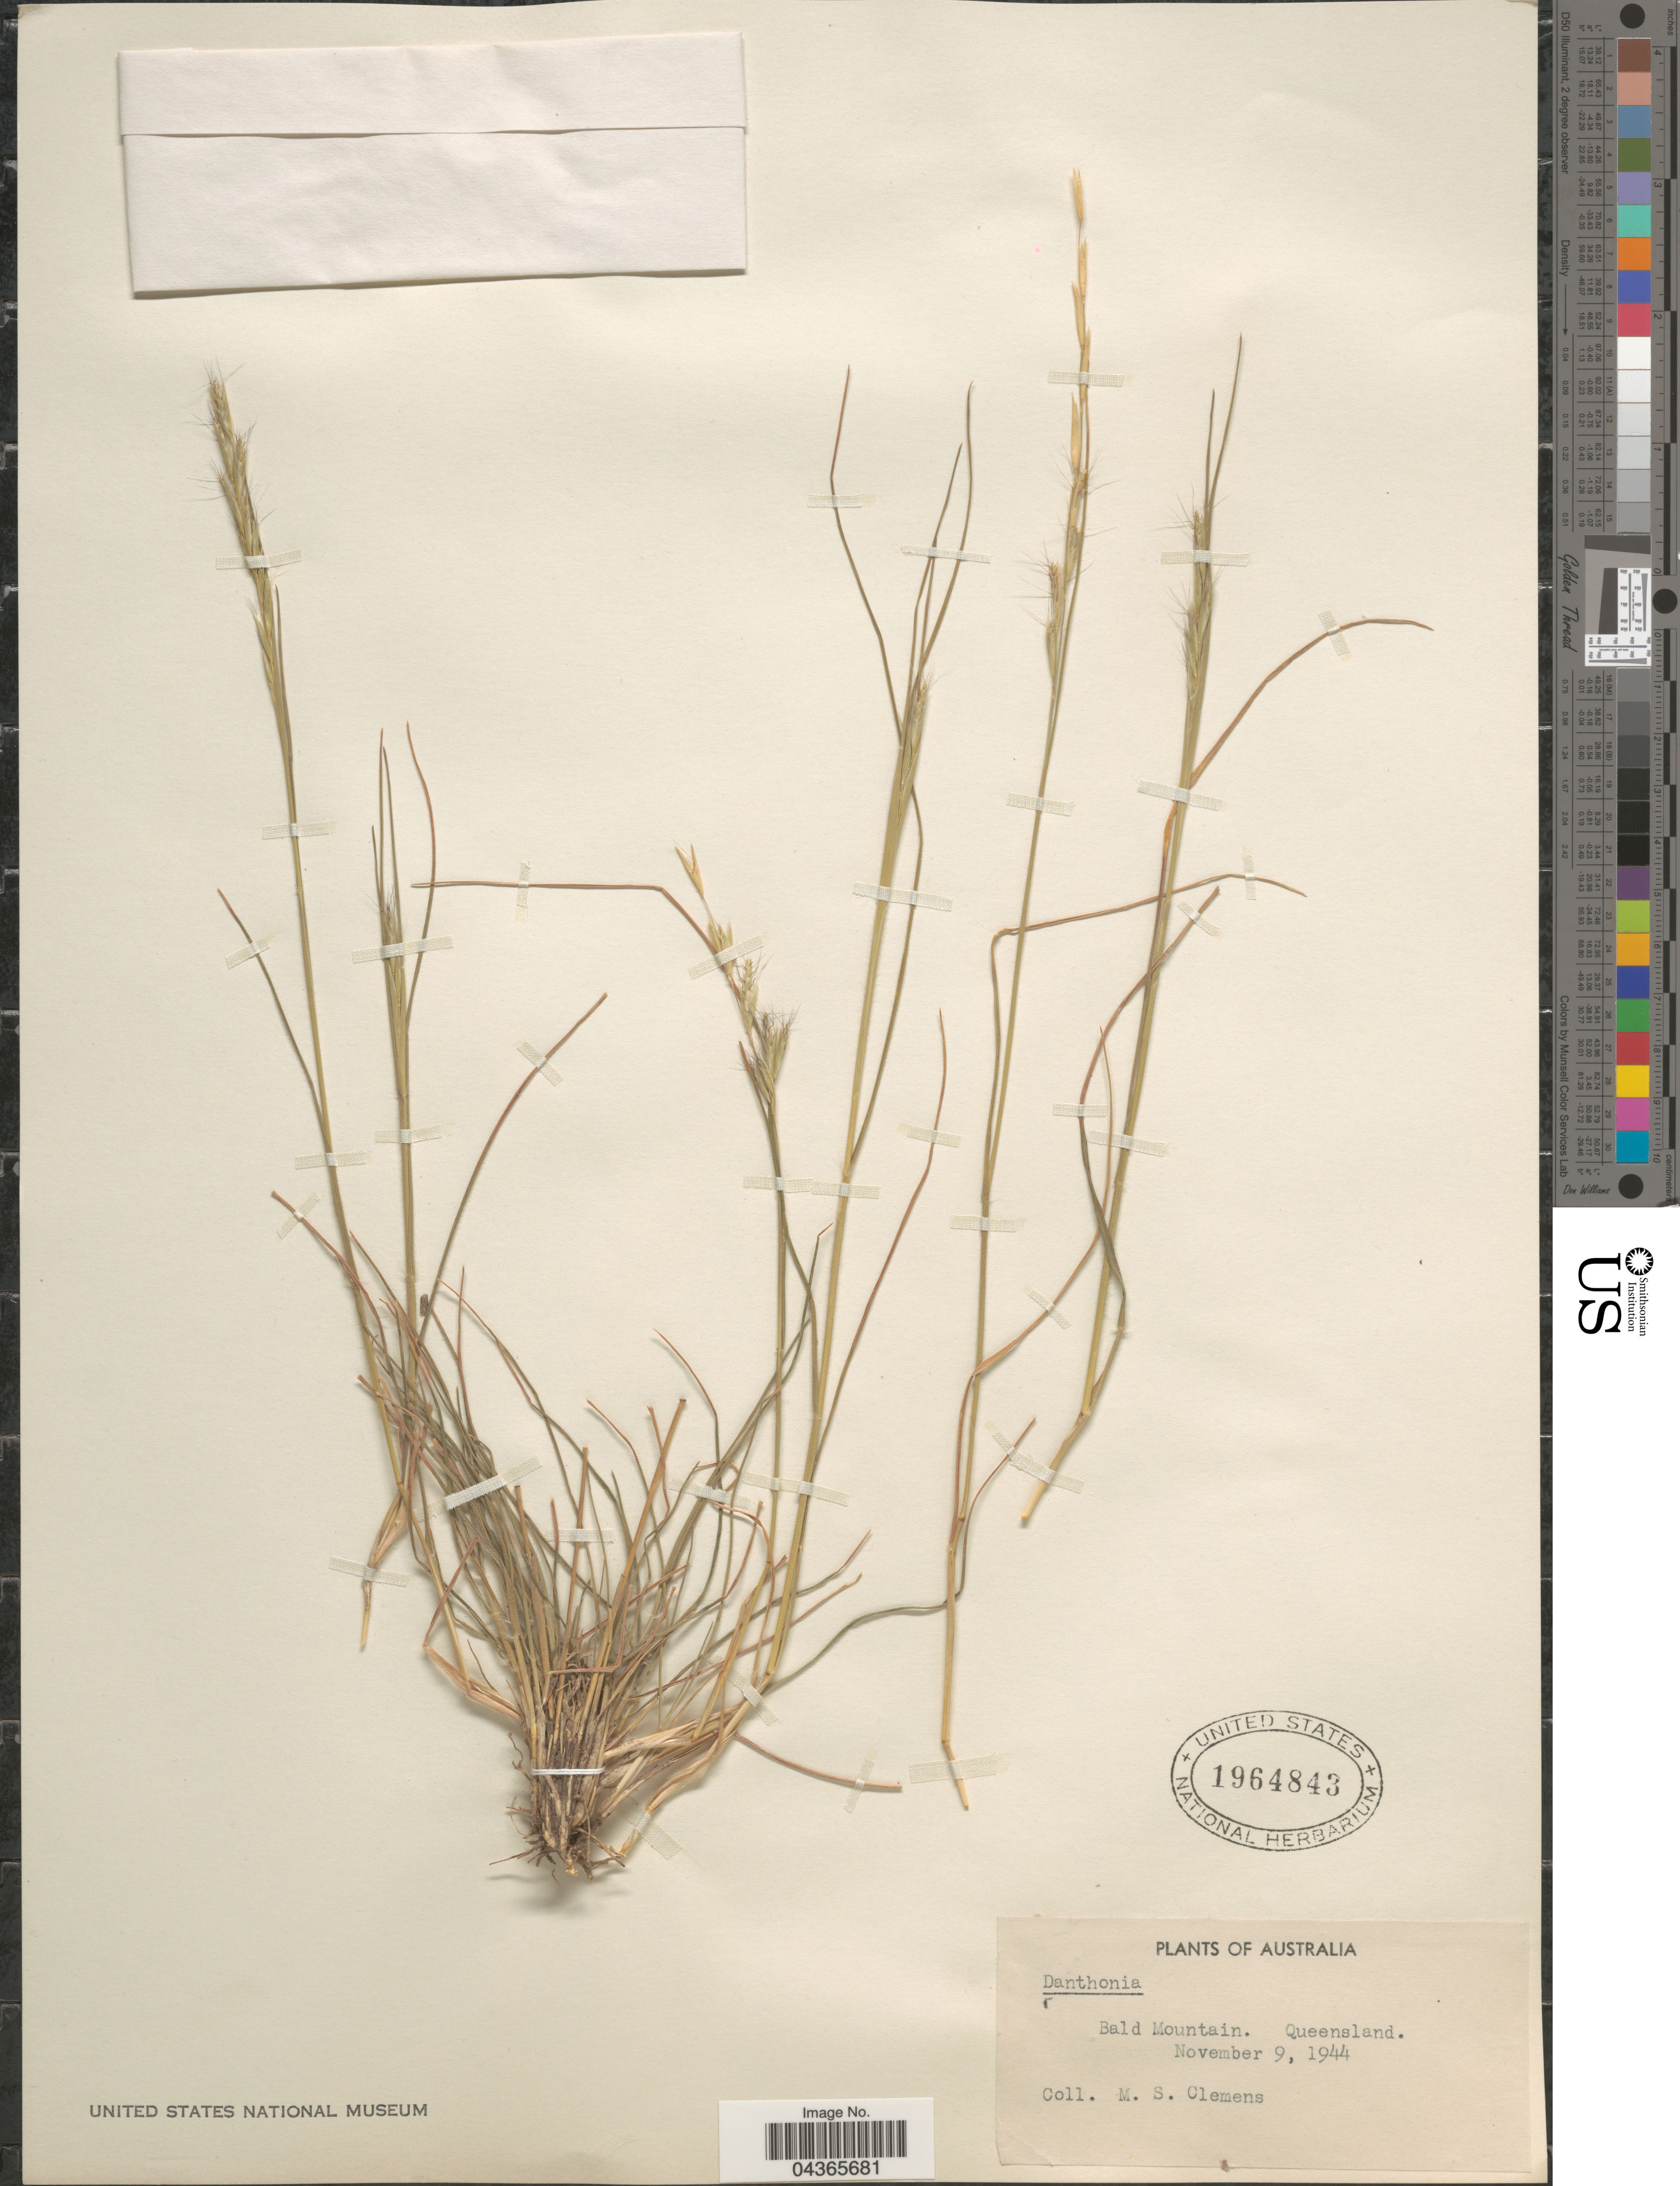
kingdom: Plantae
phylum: Tracheophyta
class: Liliopsida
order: Poales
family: Poaceae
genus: Rytidosperma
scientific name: Rytidosperma sp.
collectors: M. S. Clemens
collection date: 1944-11-09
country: Australia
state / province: Queensland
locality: Bald Mountain.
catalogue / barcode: US 1964843